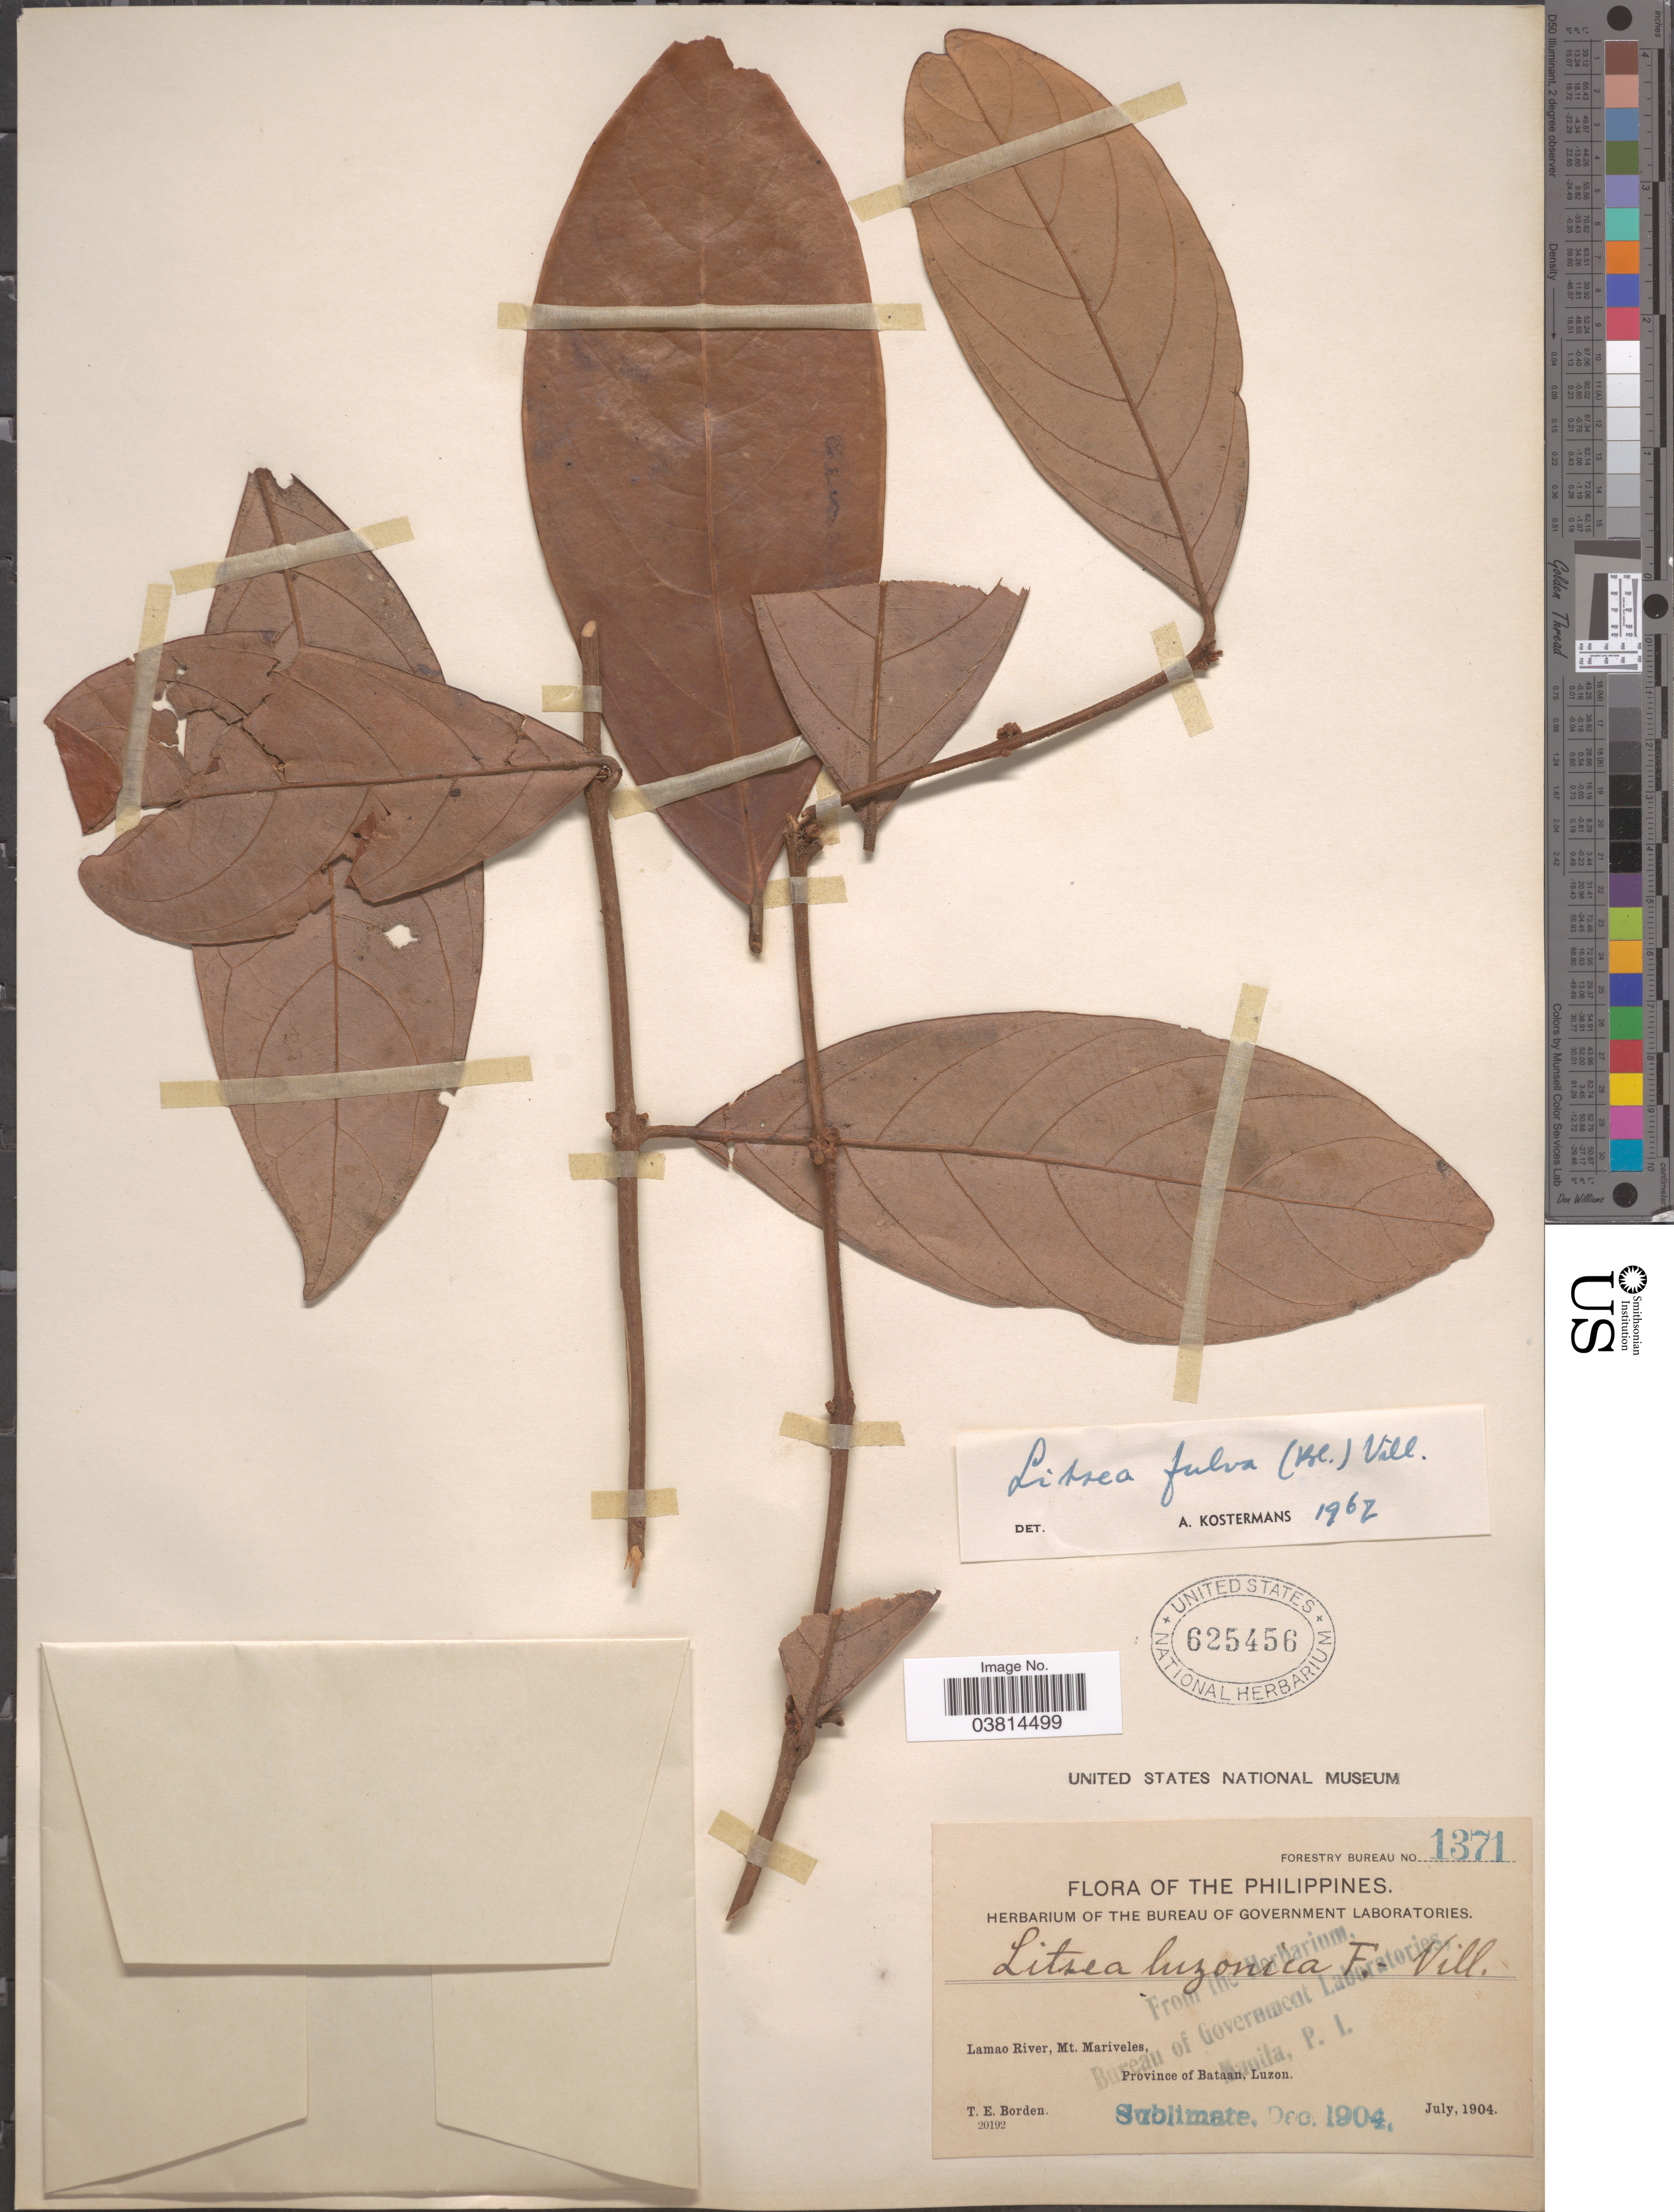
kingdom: Plantae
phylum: Tracheophyta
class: Magnoliopsida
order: Laurales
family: Lauraceae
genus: Litsea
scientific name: Litsea fulva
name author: (Blume) Fern.-Vill.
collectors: T. E. Borden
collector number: Forestry Bureau 1371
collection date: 1904-07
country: Philippines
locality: Lamao River, Mt. Mariveles, Province of Bataan, Luzon.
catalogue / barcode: US 625456